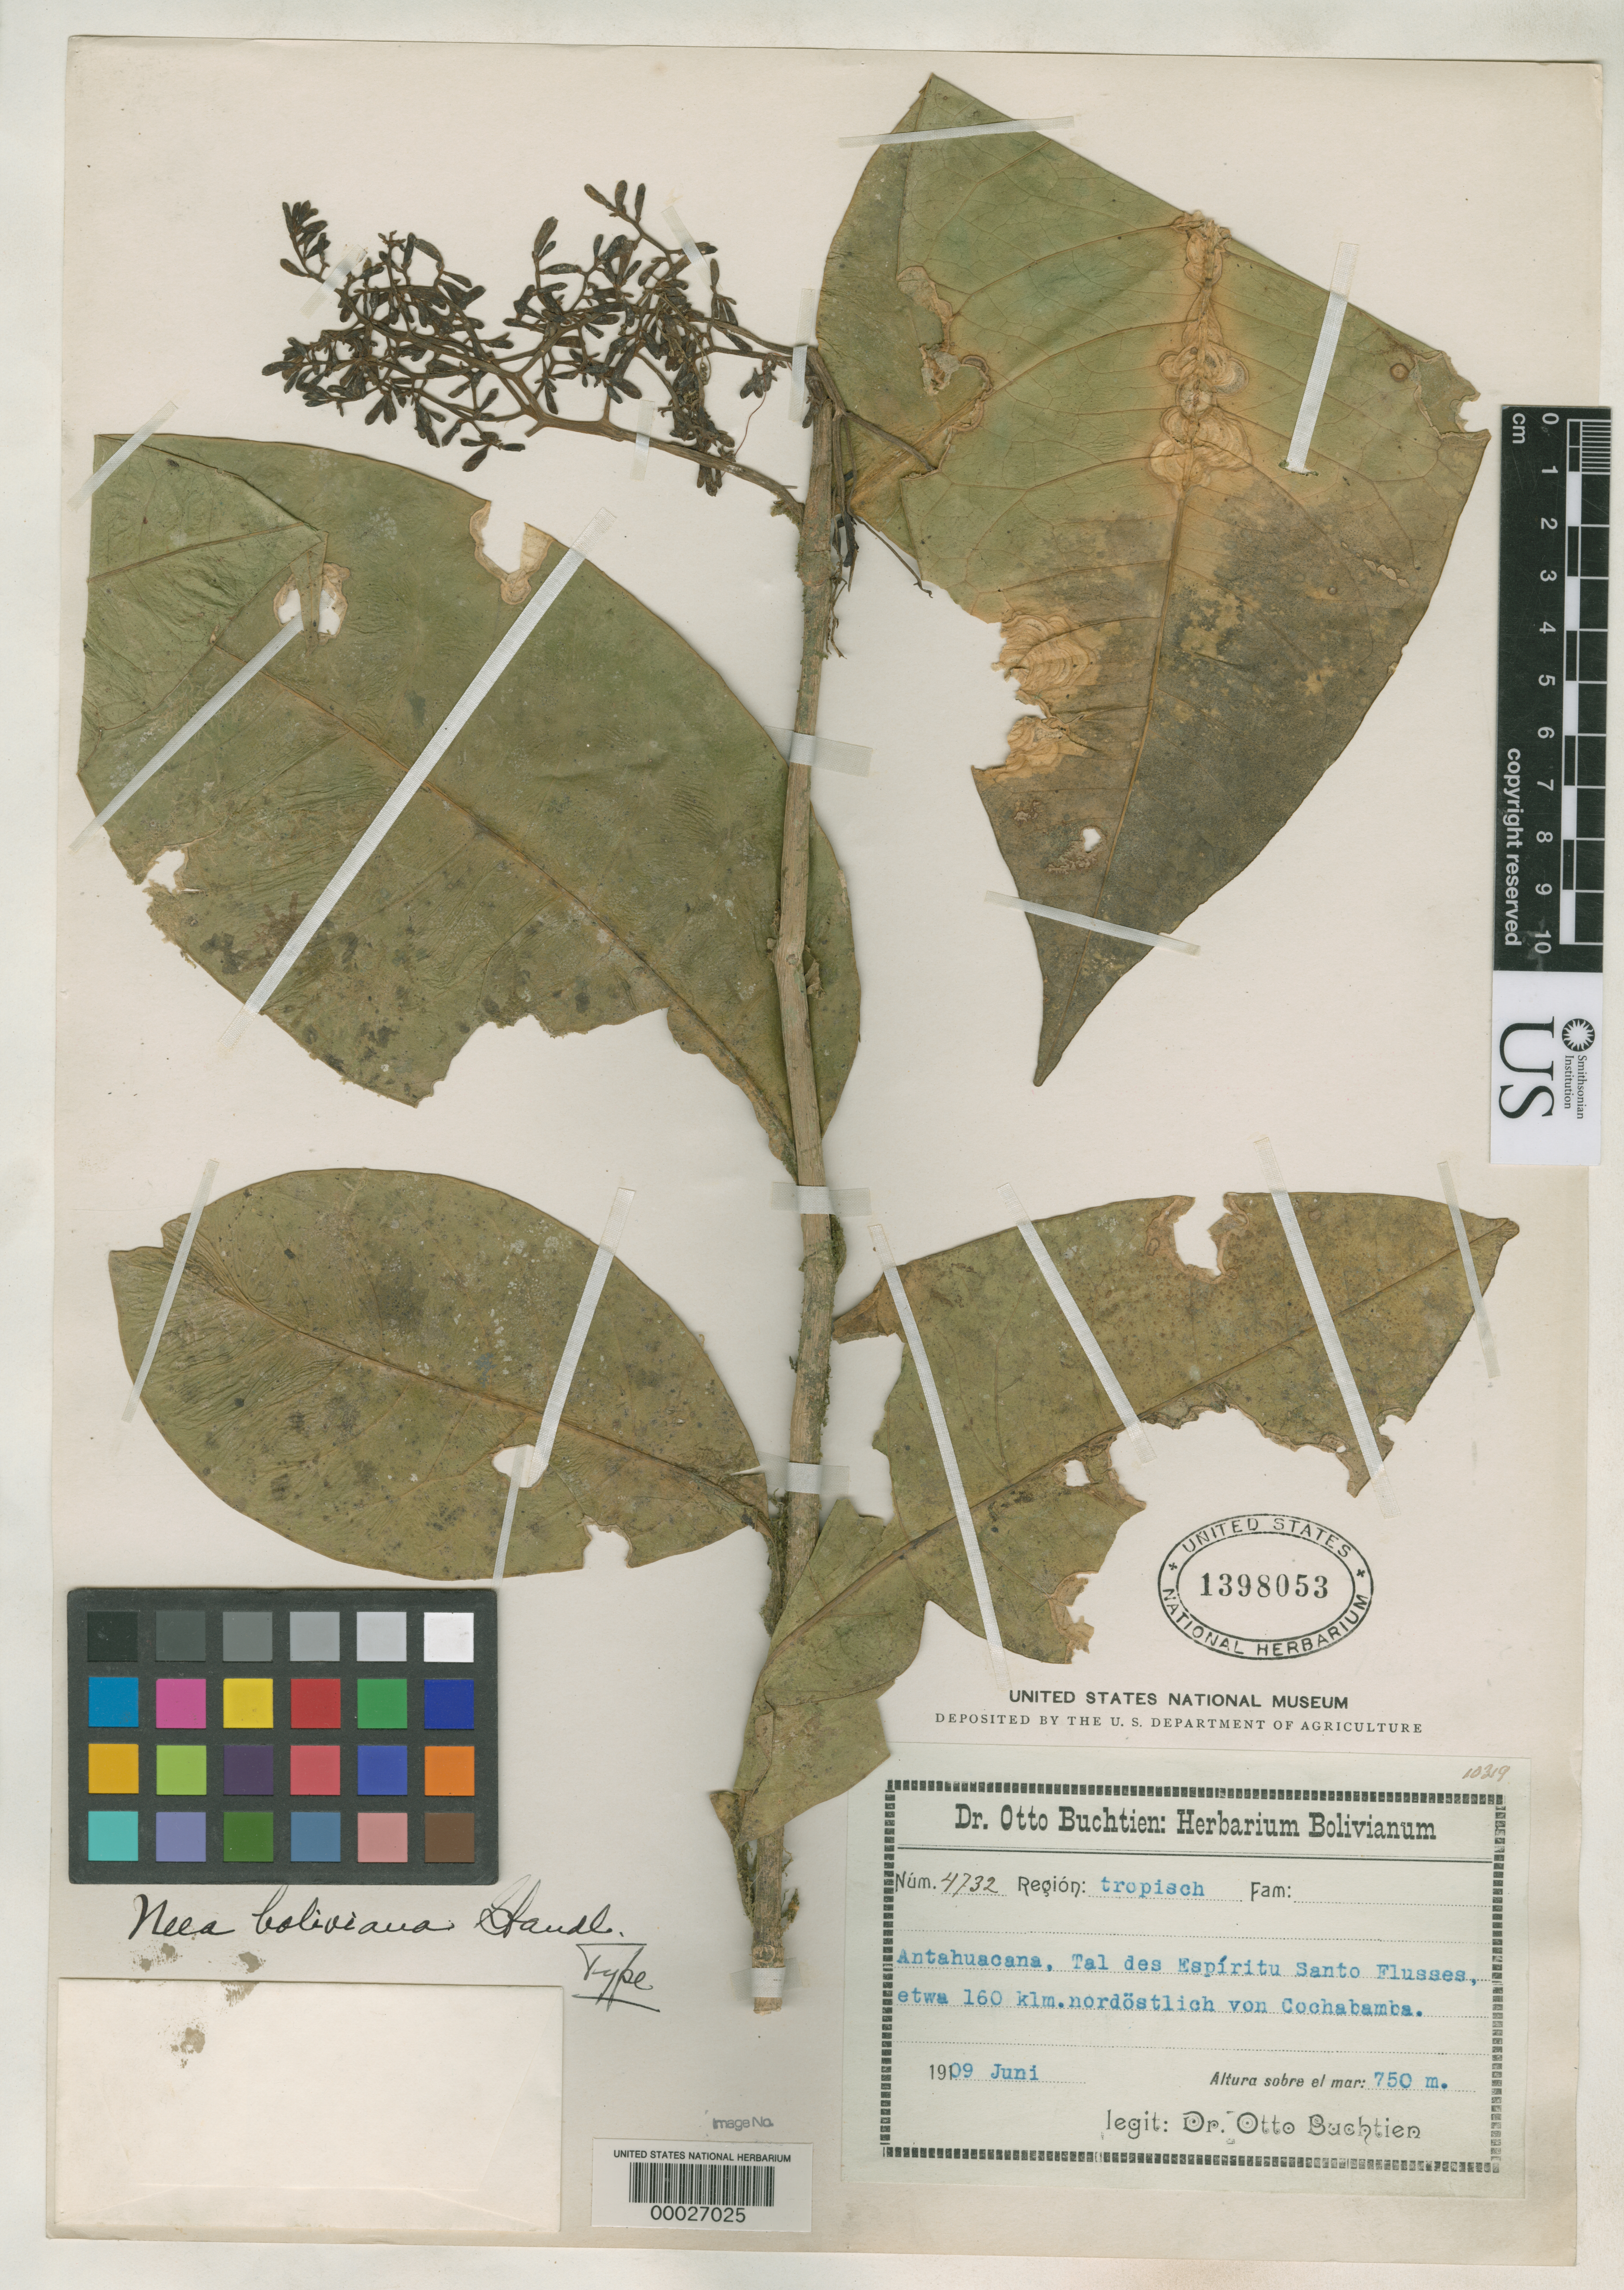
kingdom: Plantae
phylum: Tracheophyta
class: Magnoliopsida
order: Caryophyllales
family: Nyctaginaceae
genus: Neea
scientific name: Neea boliviana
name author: Standl.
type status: Holotype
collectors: O. Buchtien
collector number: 4732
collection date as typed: Jun 1909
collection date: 1909-06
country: Bolivia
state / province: Cochabamba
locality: Antahuacana, Espirito Santo Flusses.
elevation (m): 750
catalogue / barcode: US 1398053